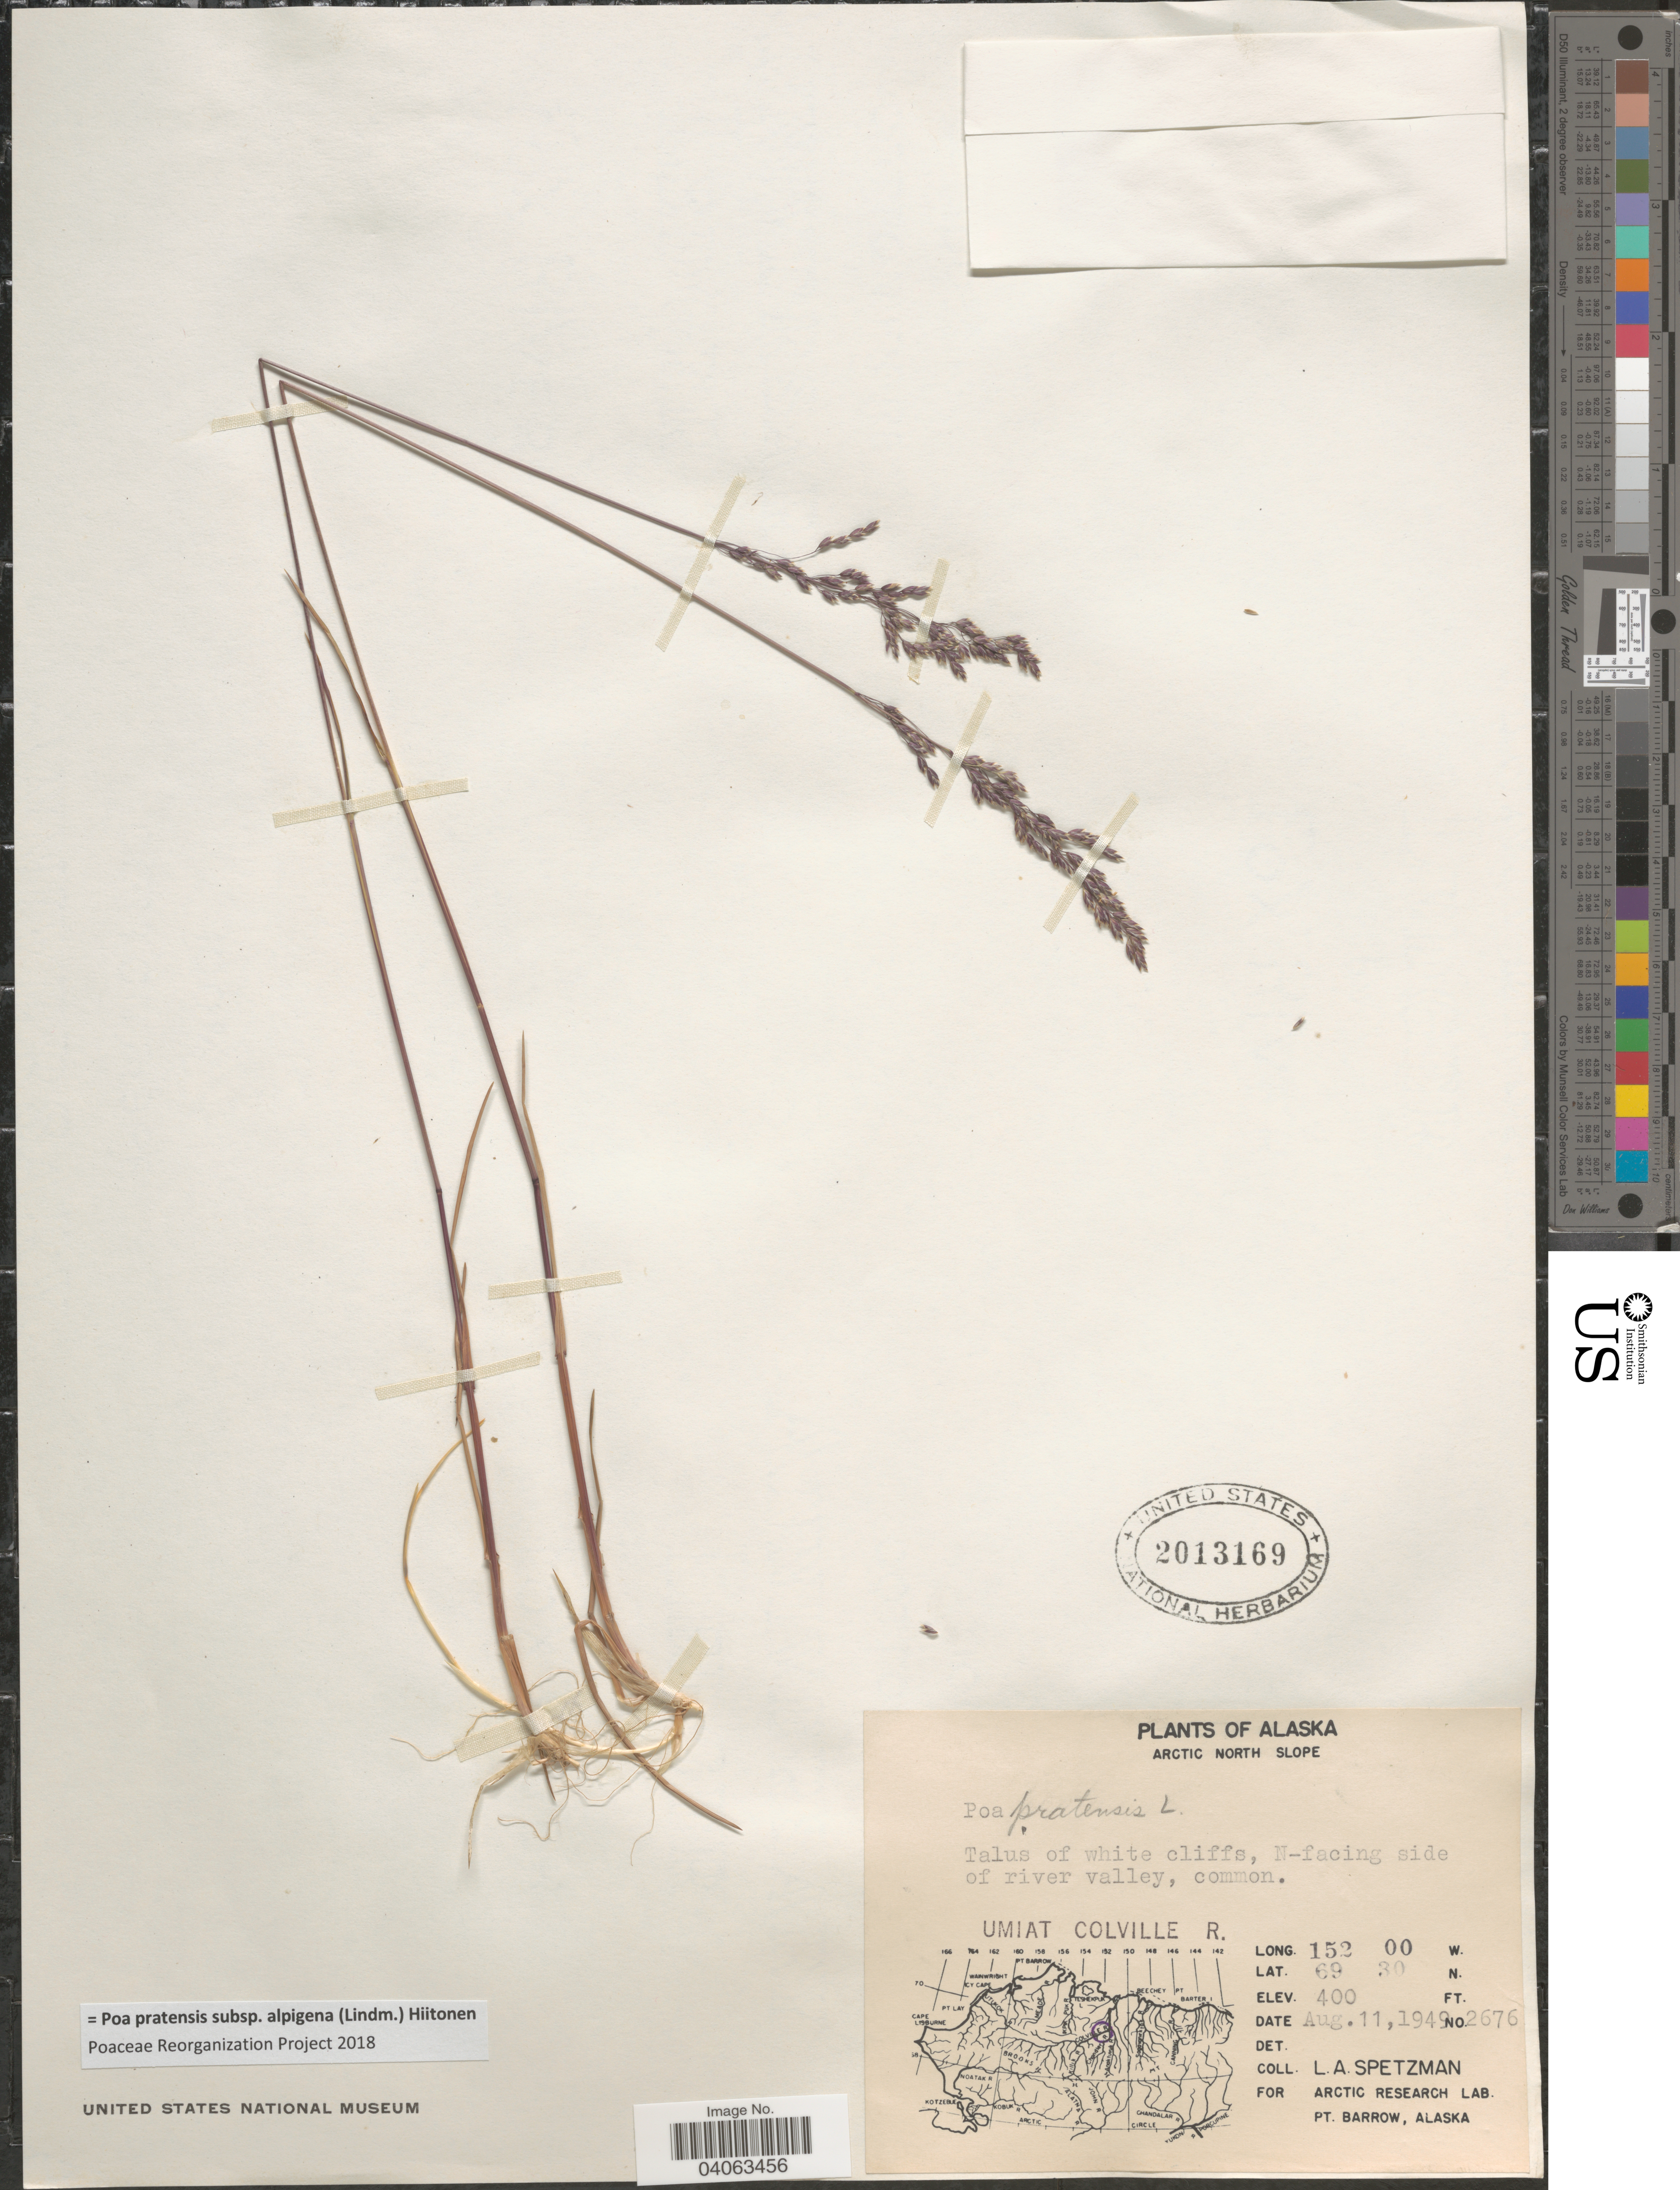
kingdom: Plantae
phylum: Tracheophyta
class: Liliopsida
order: Poales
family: Poaceae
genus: Poa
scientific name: Poa pratensis subsp. alpigena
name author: (Lindm.) Hiitonen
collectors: L. Spetzman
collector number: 2676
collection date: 1949-08-11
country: United States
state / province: Alaska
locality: Arctic North Slope. Talus of white cliffs, N-facing side of river valley. Umiat Colville R.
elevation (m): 122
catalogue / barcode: US 2013169